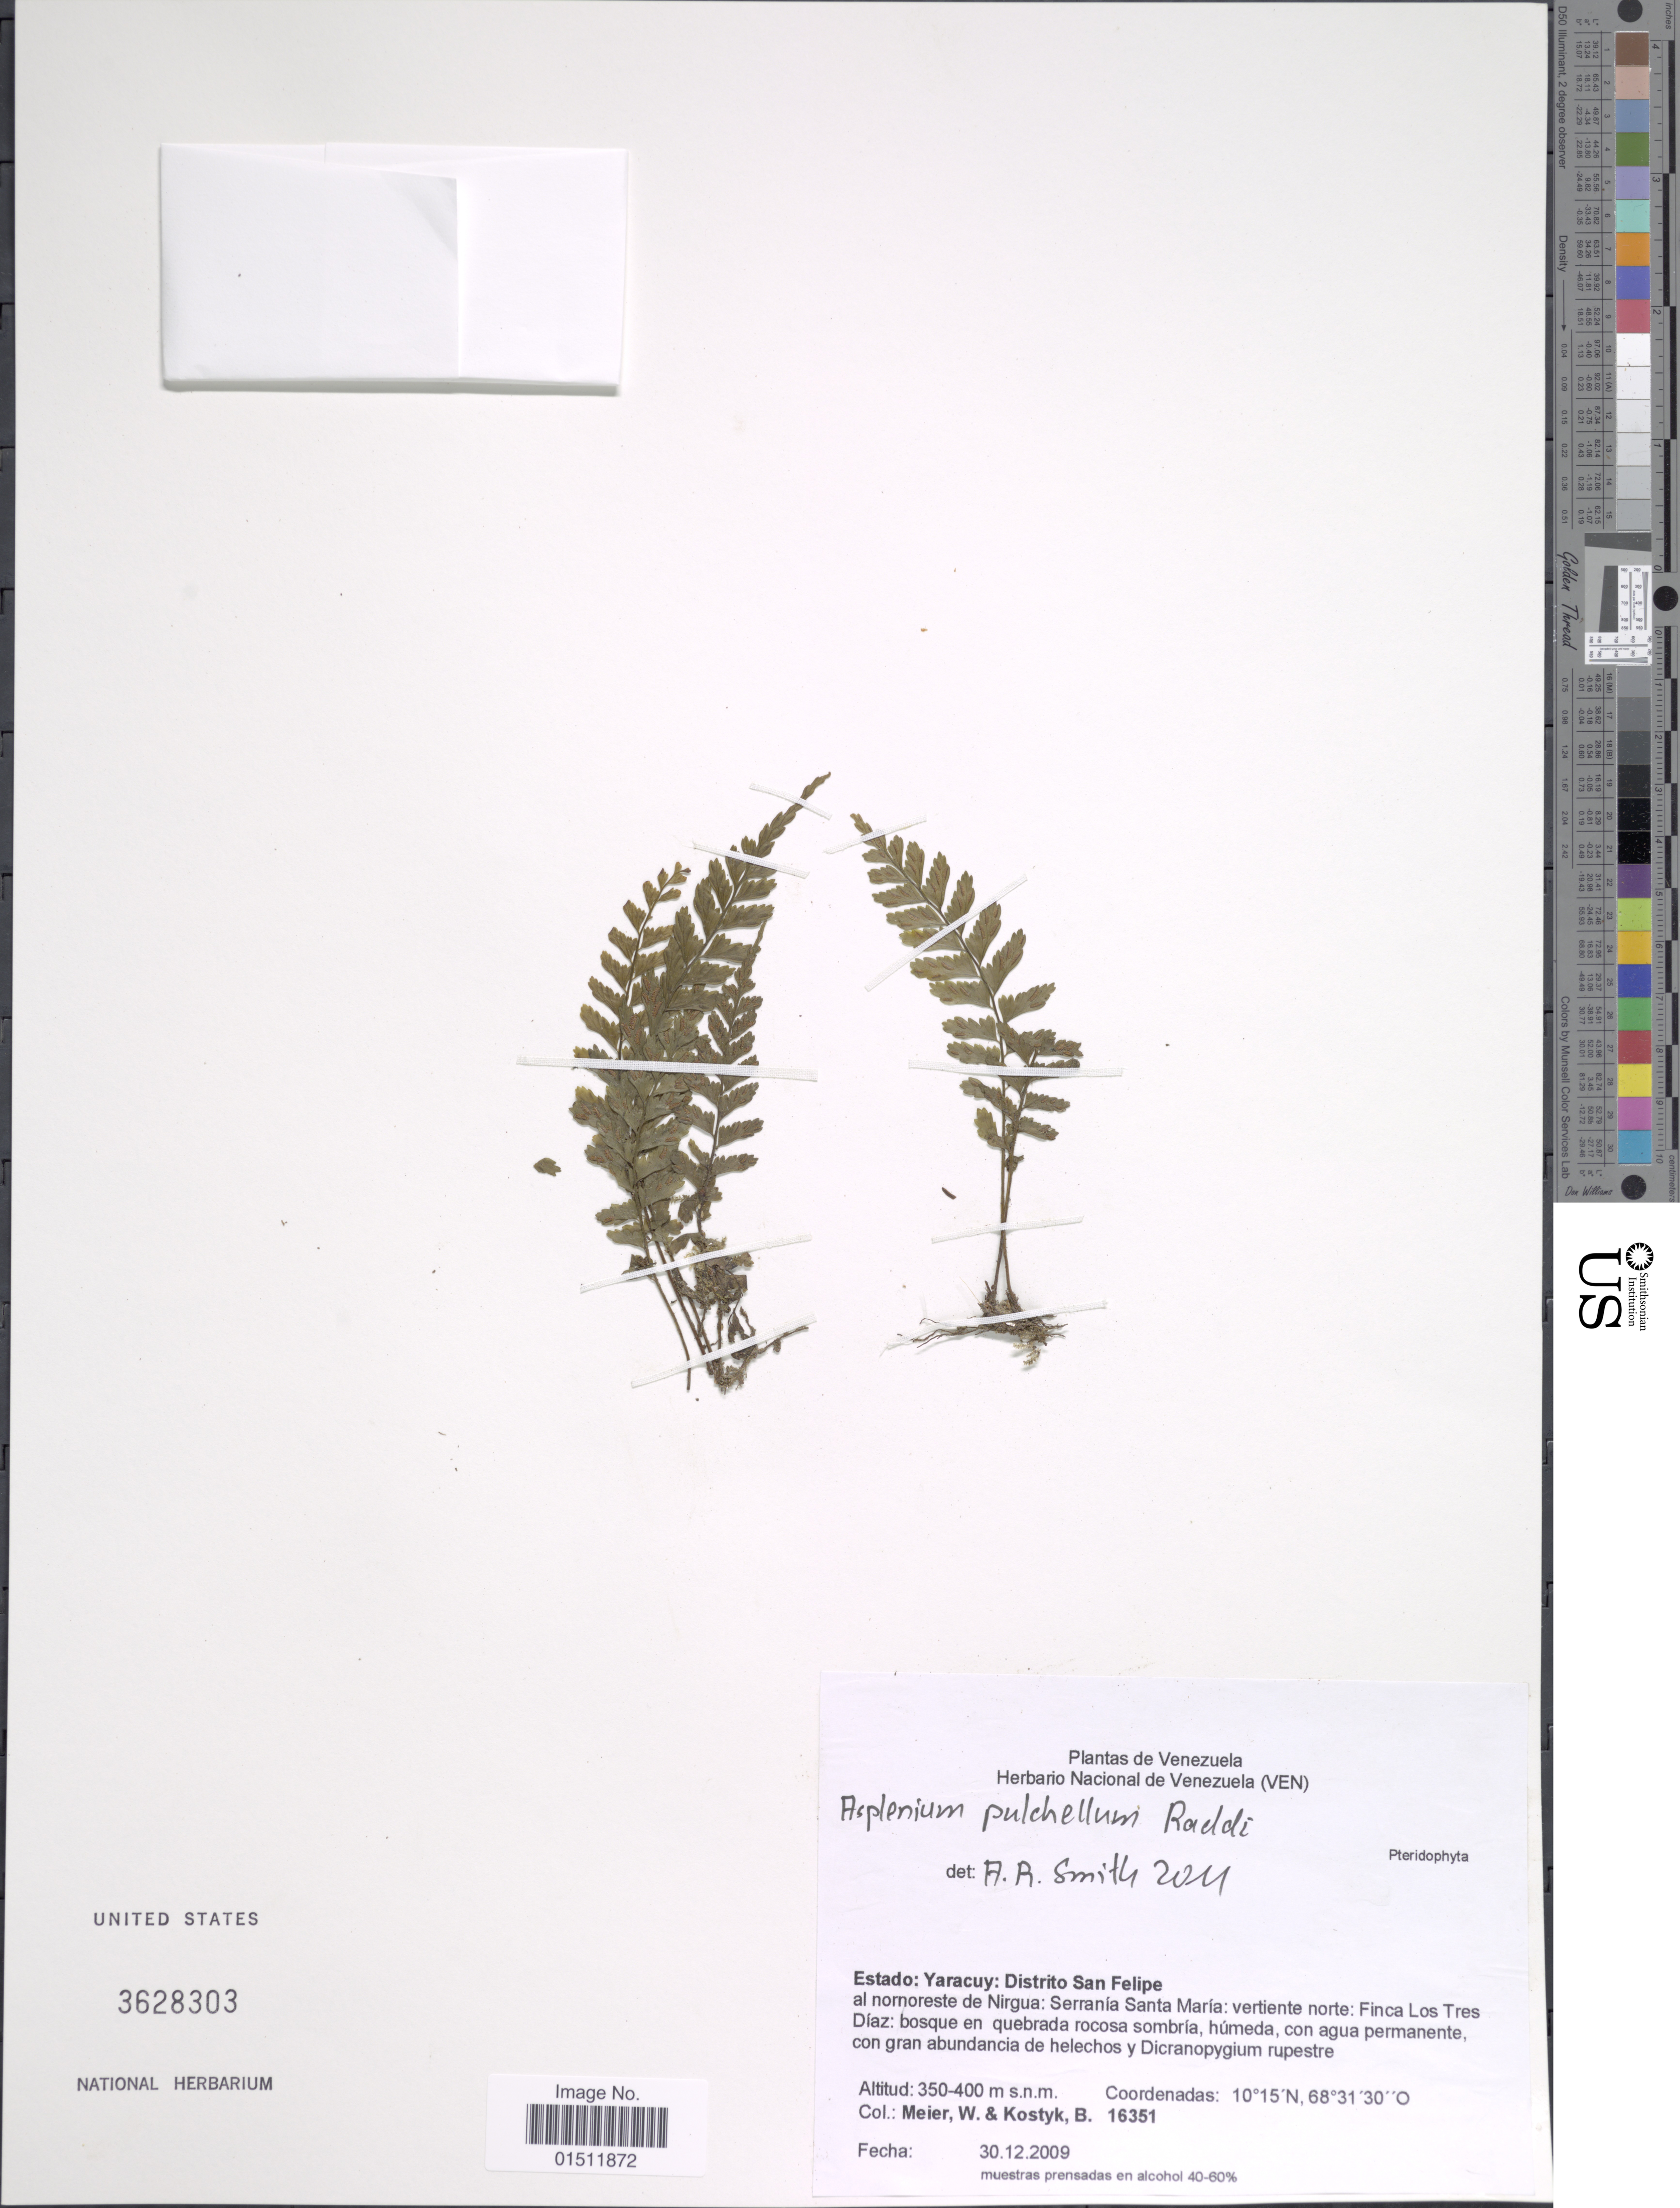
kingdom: Plantae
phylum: Tracheophyta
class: Polypodiopsida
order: Polypodiales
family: Aspleniaceae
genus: Asplenium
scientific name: Asplenium obtusifolium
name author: L.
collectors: W. Meier & B. Kostyk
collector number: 16351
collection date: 2009-12-30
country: Venezuela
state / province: Yaracuy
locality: Distrito San Felipe, al nornoreste de Nirgua: Serrania Santa Maria: vertiente norte; Finca Los Tres Diaz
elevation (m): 350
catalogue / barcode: US 3628303